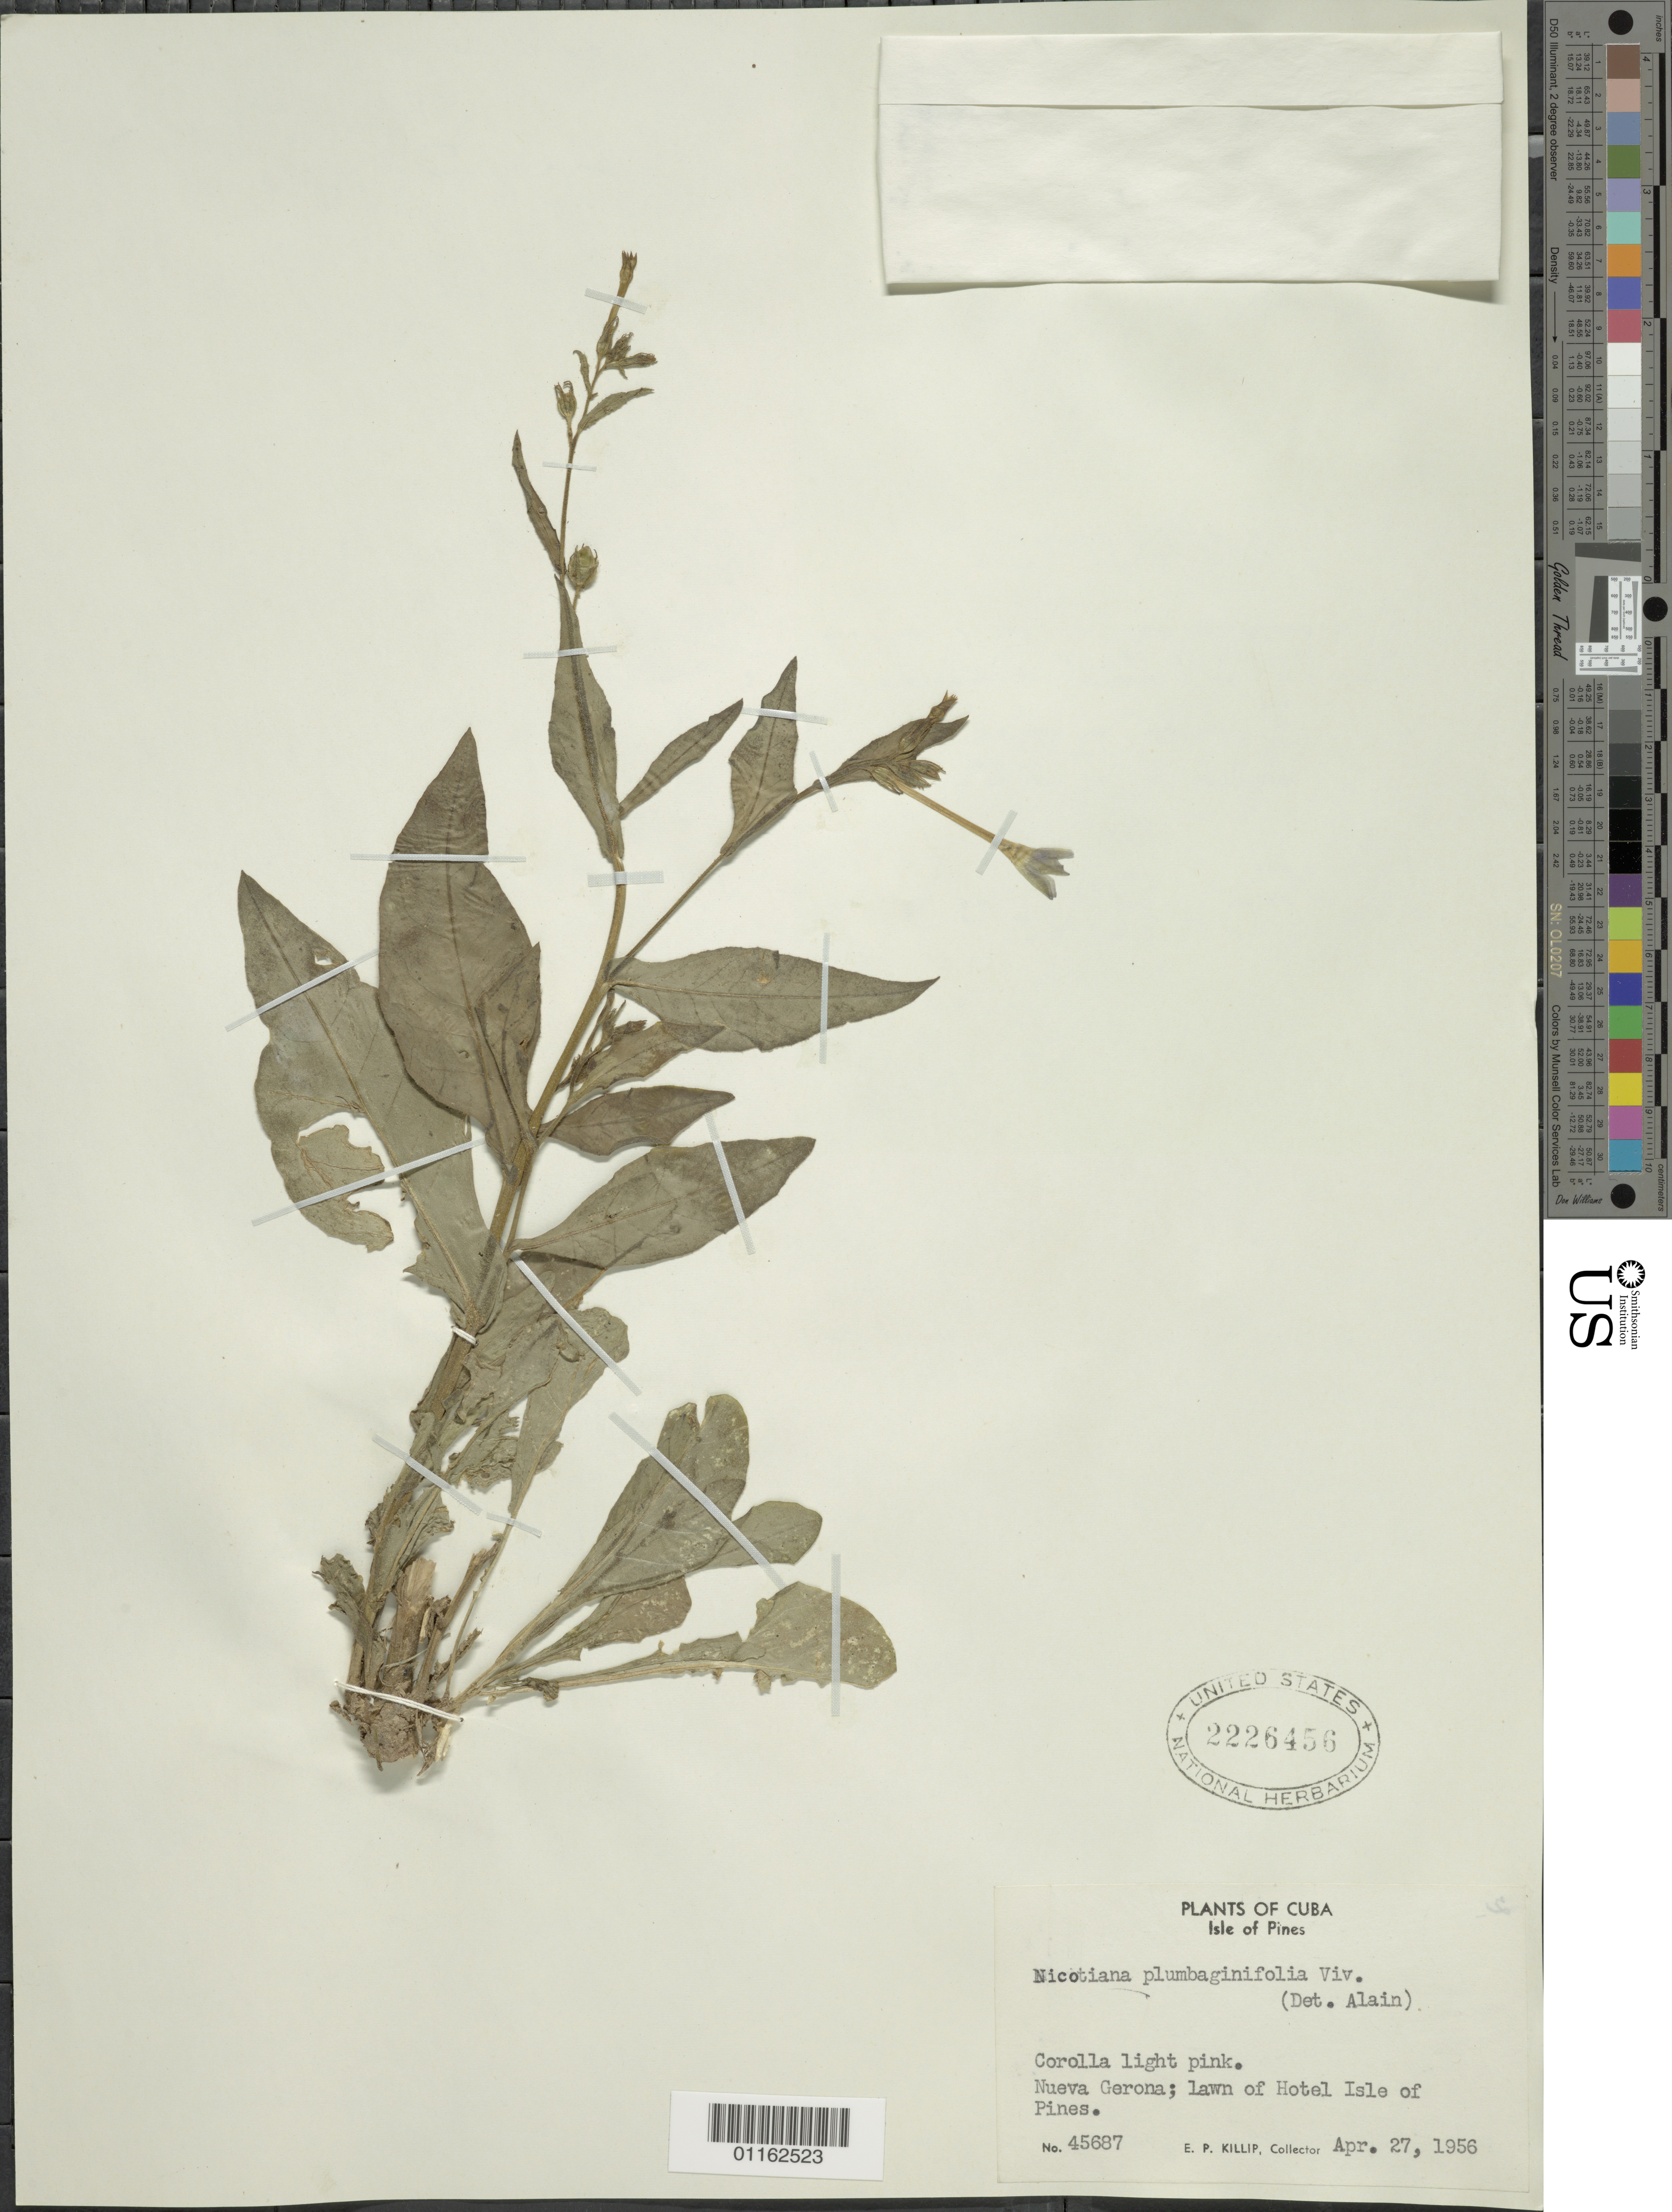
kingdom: Plantae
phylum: Tracheophyta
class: Magnoliopsida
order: Solanales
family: Solanaceae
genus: Nicotiana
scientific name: Nicotiana plumbaginifolia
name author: Viv.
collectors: E. P. Killip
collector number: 45687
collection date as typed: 27 Apr 1956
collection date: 1956-04-27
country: Cuba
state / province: Isla de la Juventud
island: Isla de la Juventud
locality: Nueva Gerona; lawn of Hotel Isle of Pines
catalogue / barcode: US 2226456